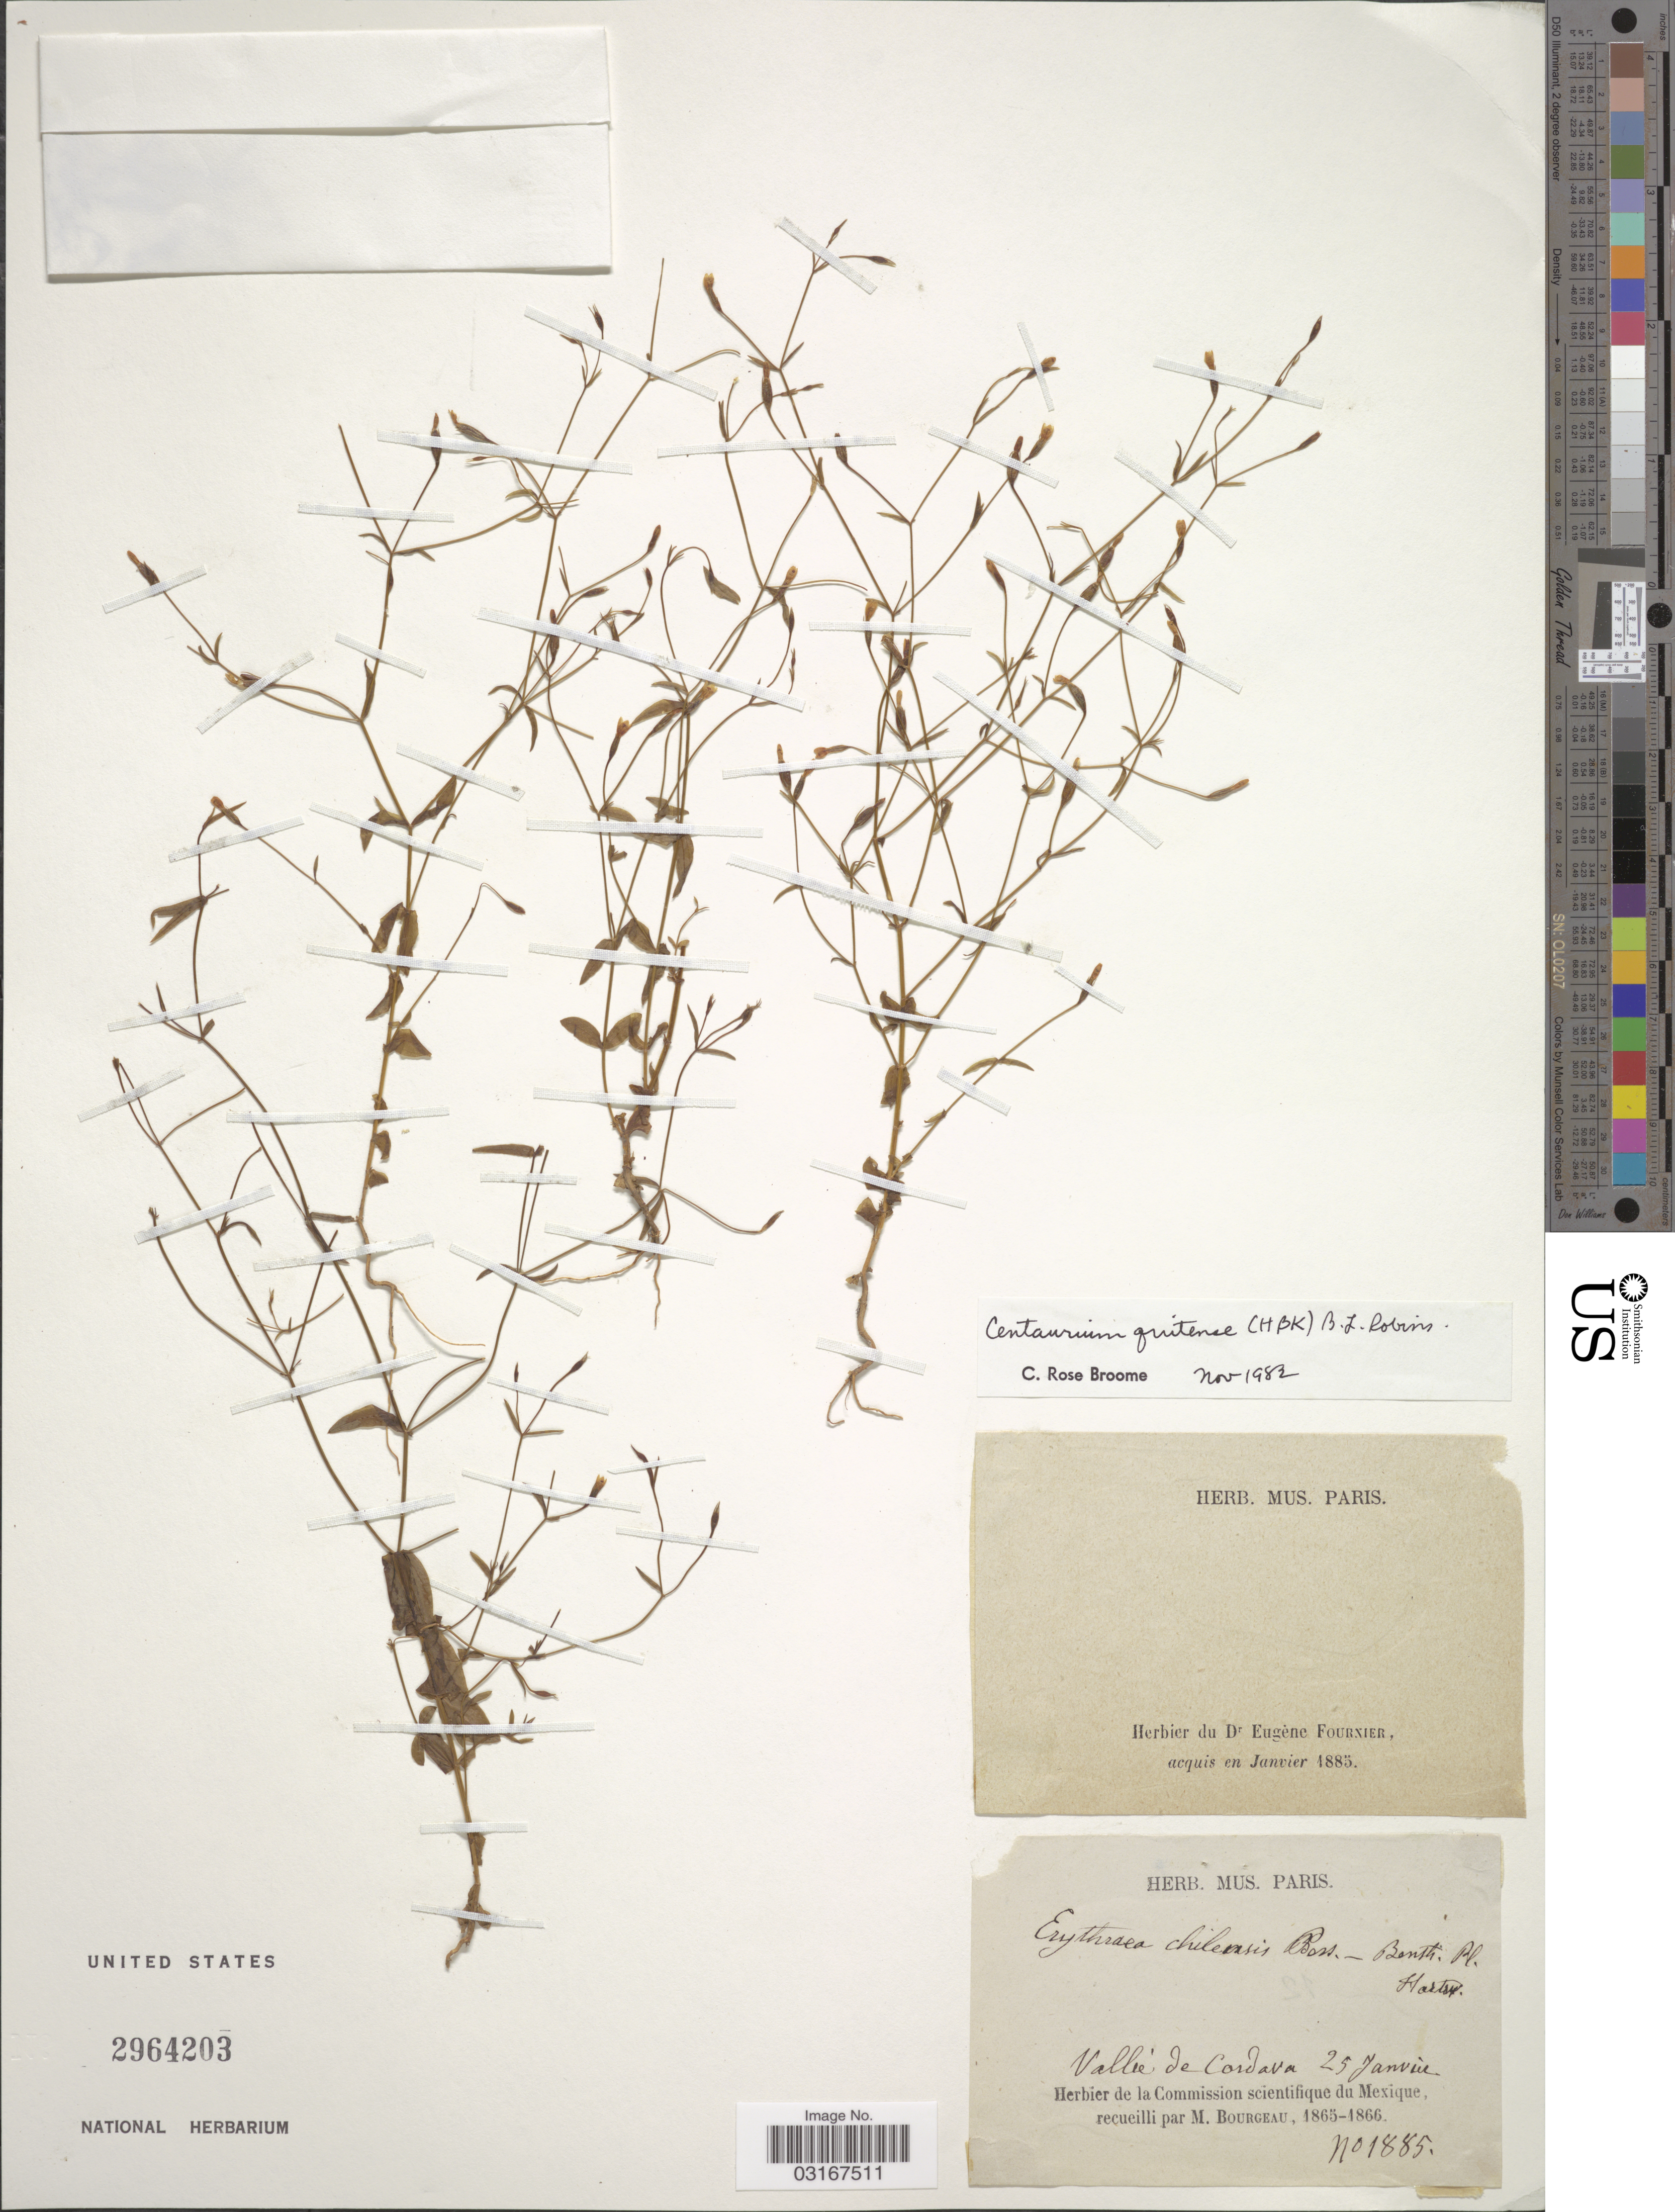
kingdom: Plantae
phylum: Tracheophyta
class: Magnoliopsida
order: Gentianales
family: Gentianaceae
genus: Centaurium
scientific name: Centaurium quitense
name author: (Kunth) B.L. Rob.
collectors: M. Bourgeau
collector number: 1885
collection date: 1865-01-25/1866-01-25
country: Mexico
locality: Vallée de Cordova.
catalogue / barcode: US 2964203